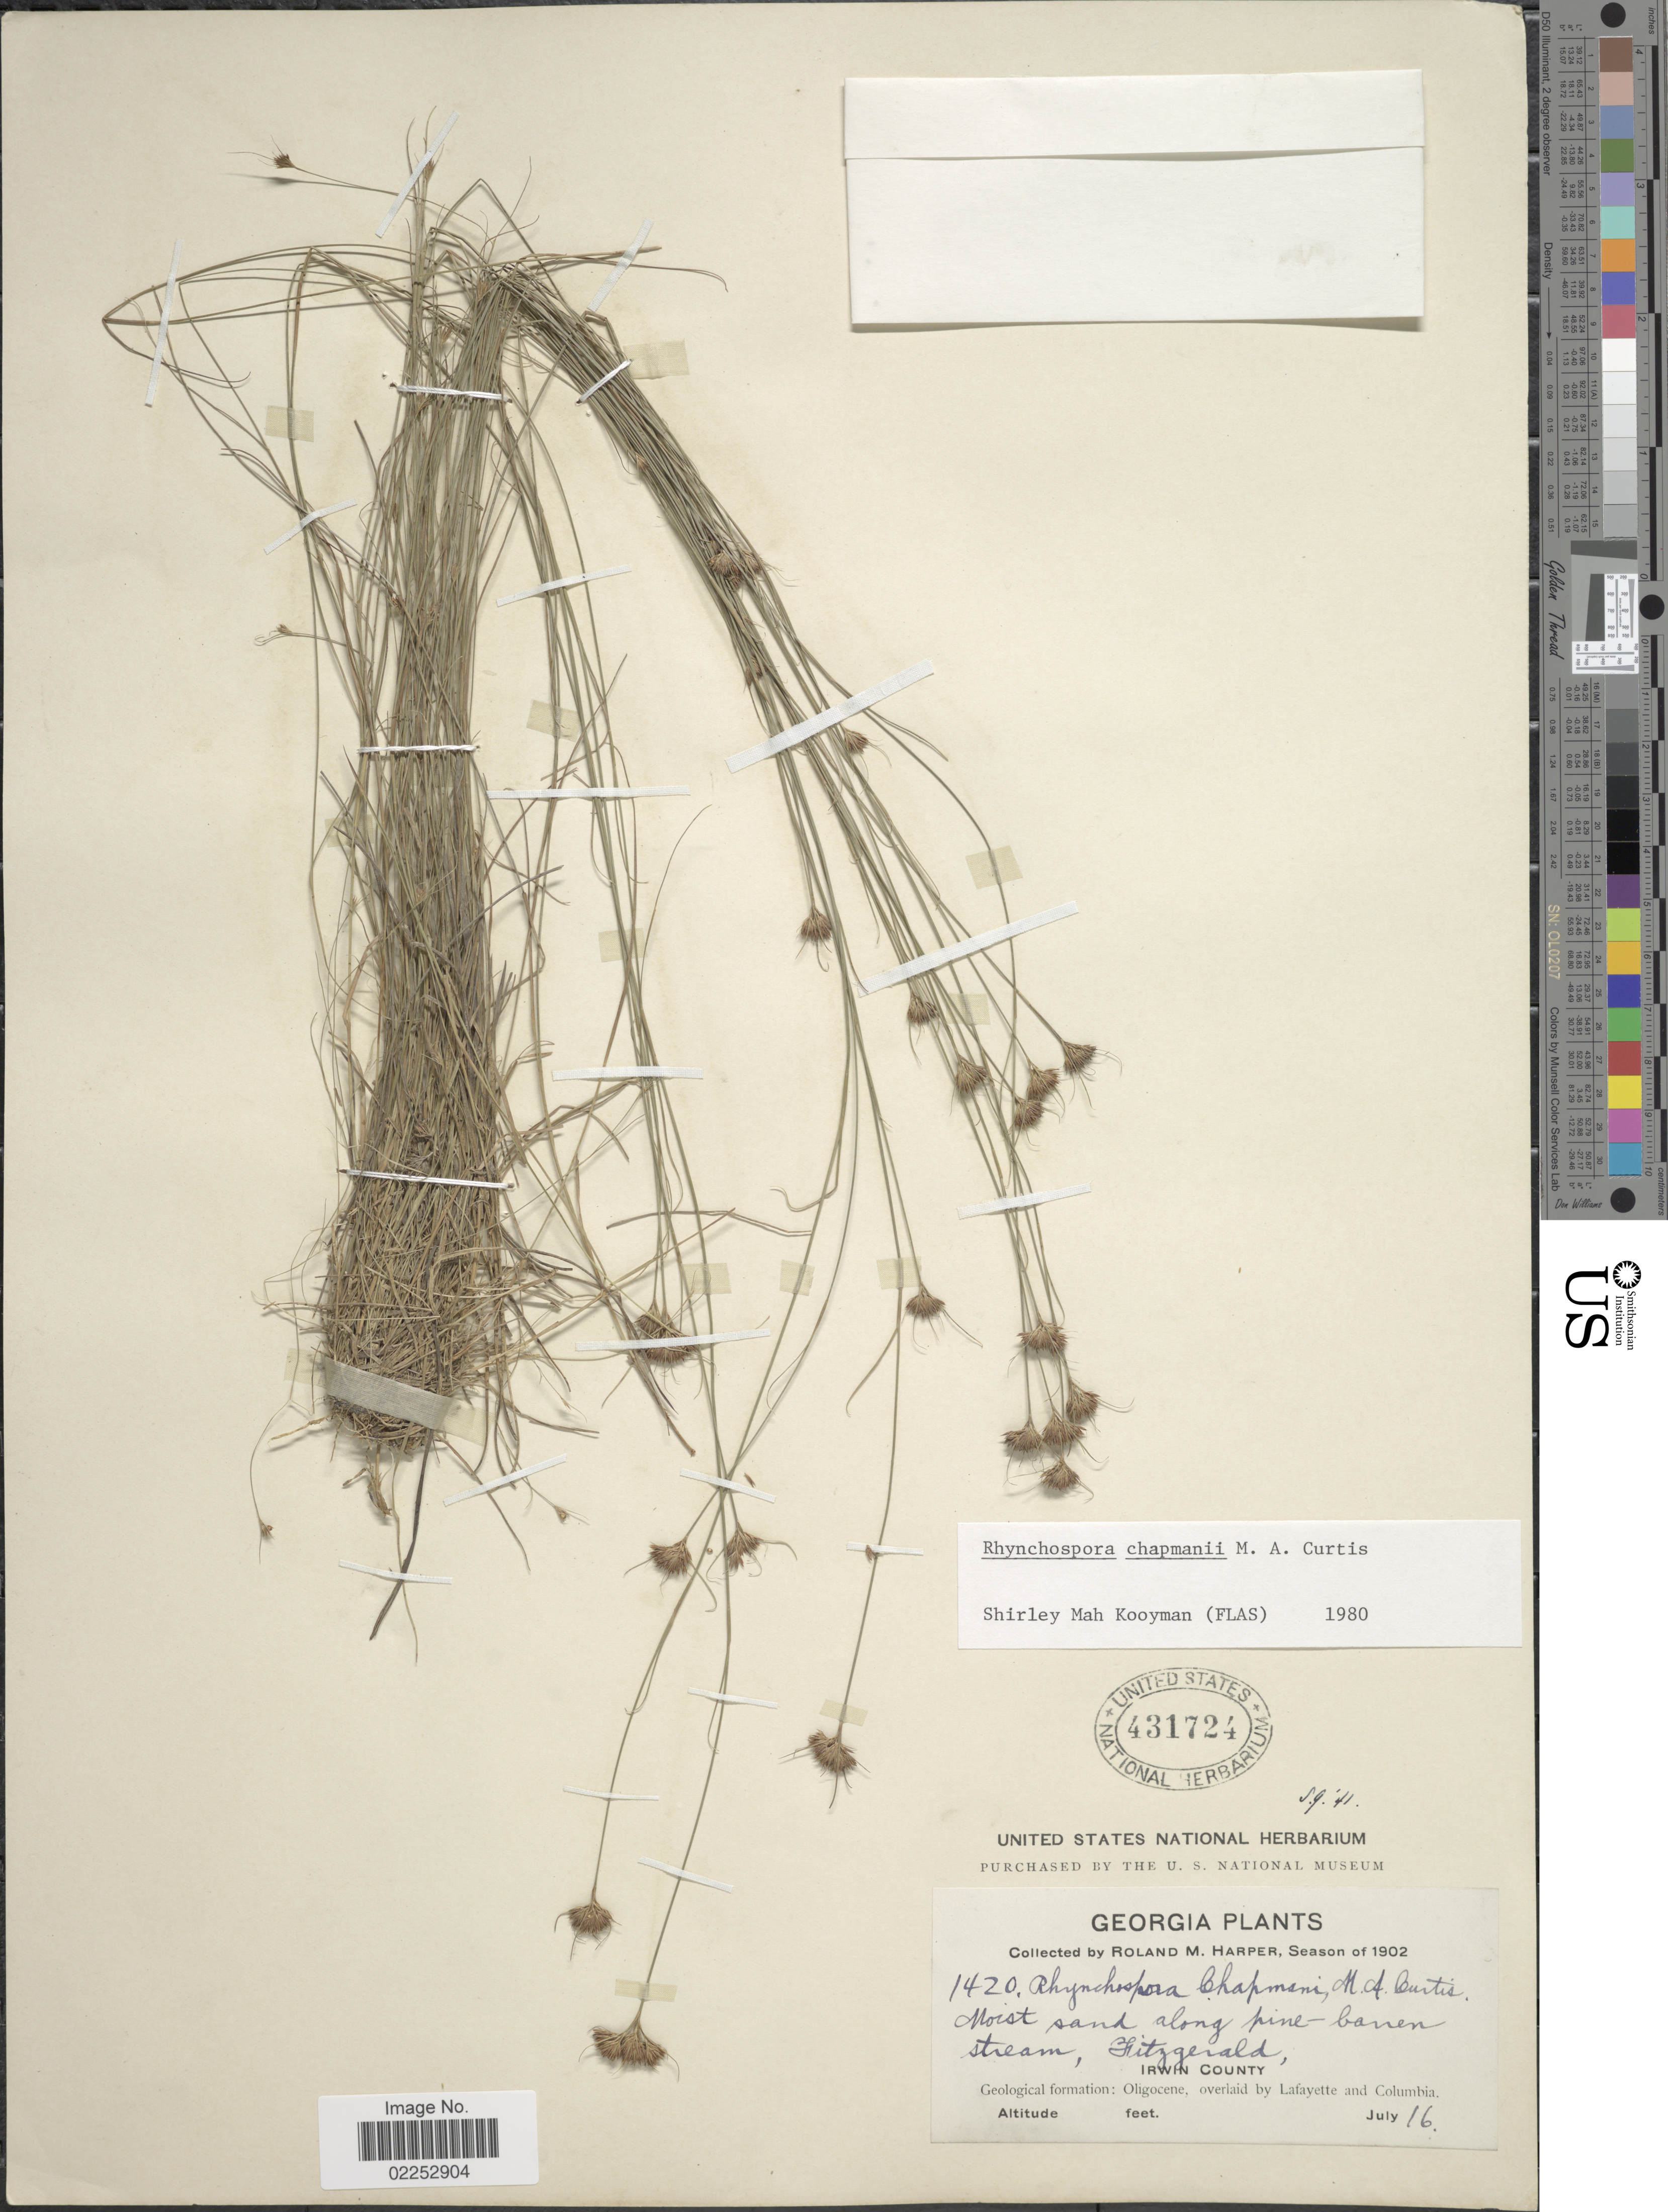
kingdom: Plantae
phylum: Tracheophyta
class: Liliopsida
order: Poales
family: Cyperaceae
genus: Rhynchospora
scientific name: Rhynchospora chapmanii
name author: M.A. Curtis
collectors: R. M. Harper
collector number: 1420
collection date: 1902-07-16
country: United States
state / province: Georgia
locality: Fitzgerald, irwin County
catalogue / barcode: US 431724